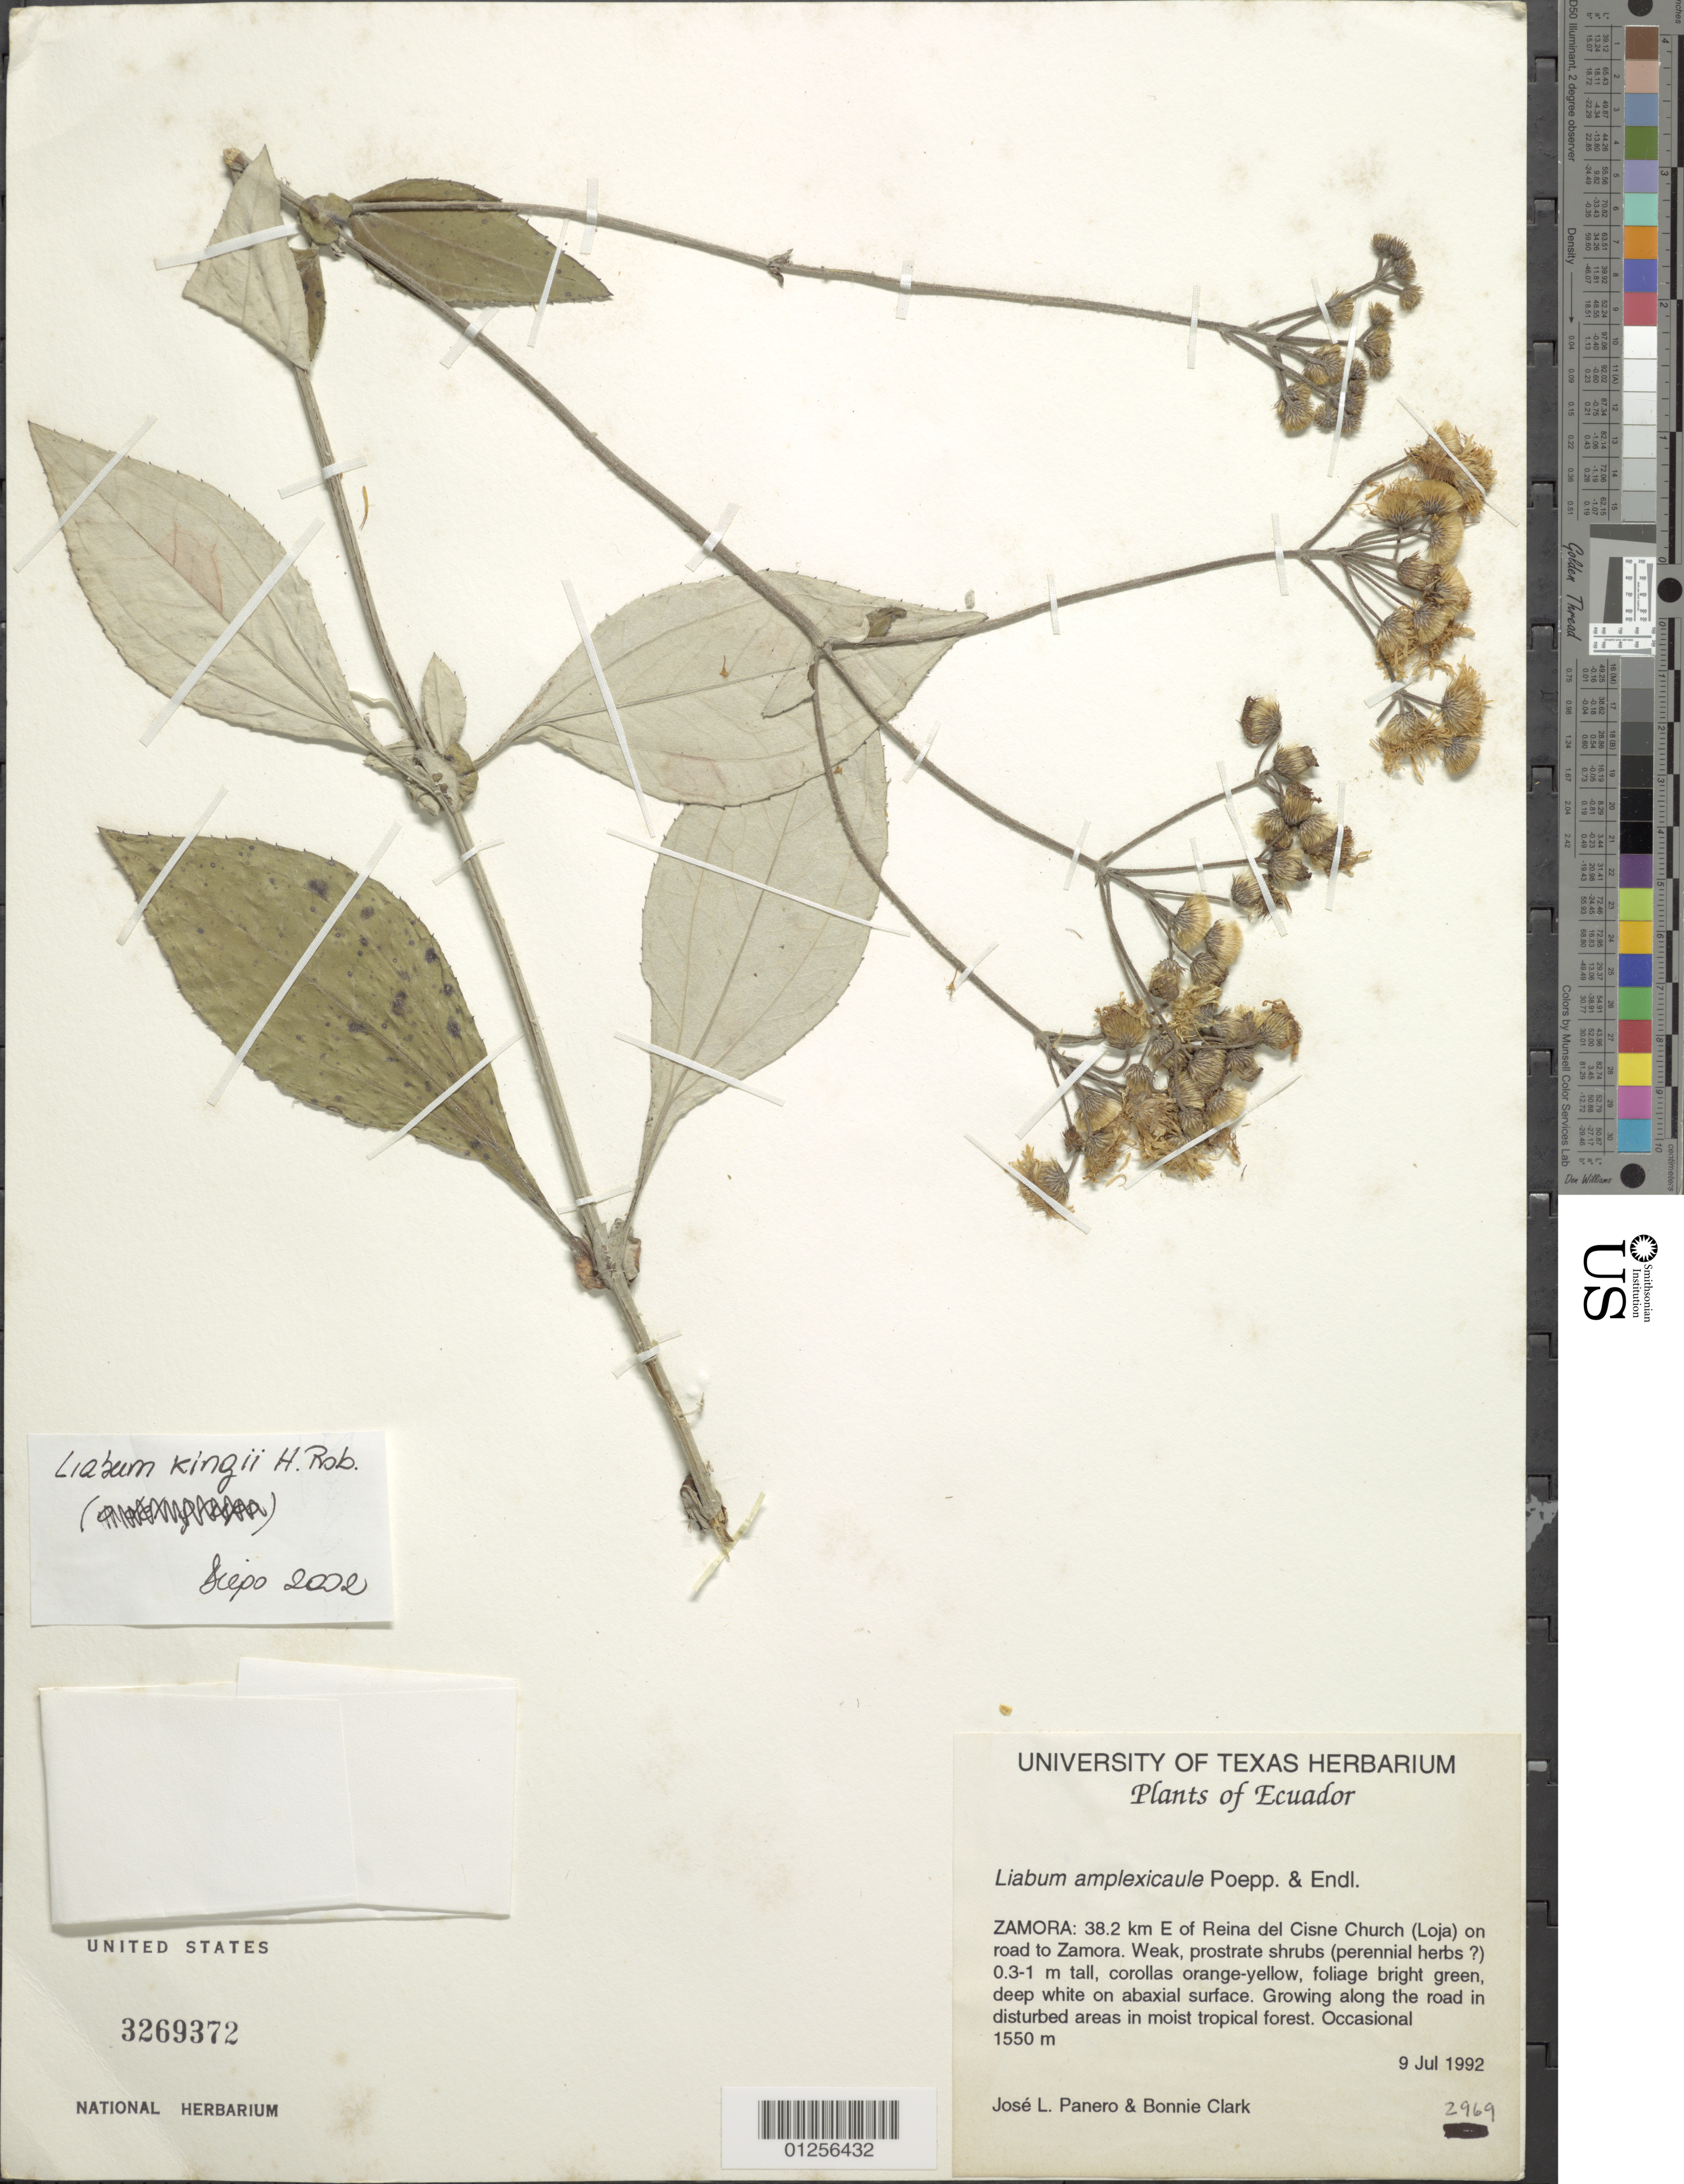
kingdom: Plantae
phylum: Tracheophyta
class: Magnoliopsida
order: Asterales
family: Asteraceae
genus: Liabum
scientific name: Liabum kingii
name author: H. Rob.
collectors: J. L. Panero & B. Clark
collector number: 2969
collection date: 1992-07-09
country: Ecuador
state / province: Zamora-Chinchipe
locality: Zamora: 38.2 km E of Reina del Cisne Church (Loja) on road to Zamora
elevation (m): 1550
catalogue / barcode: US 3269372